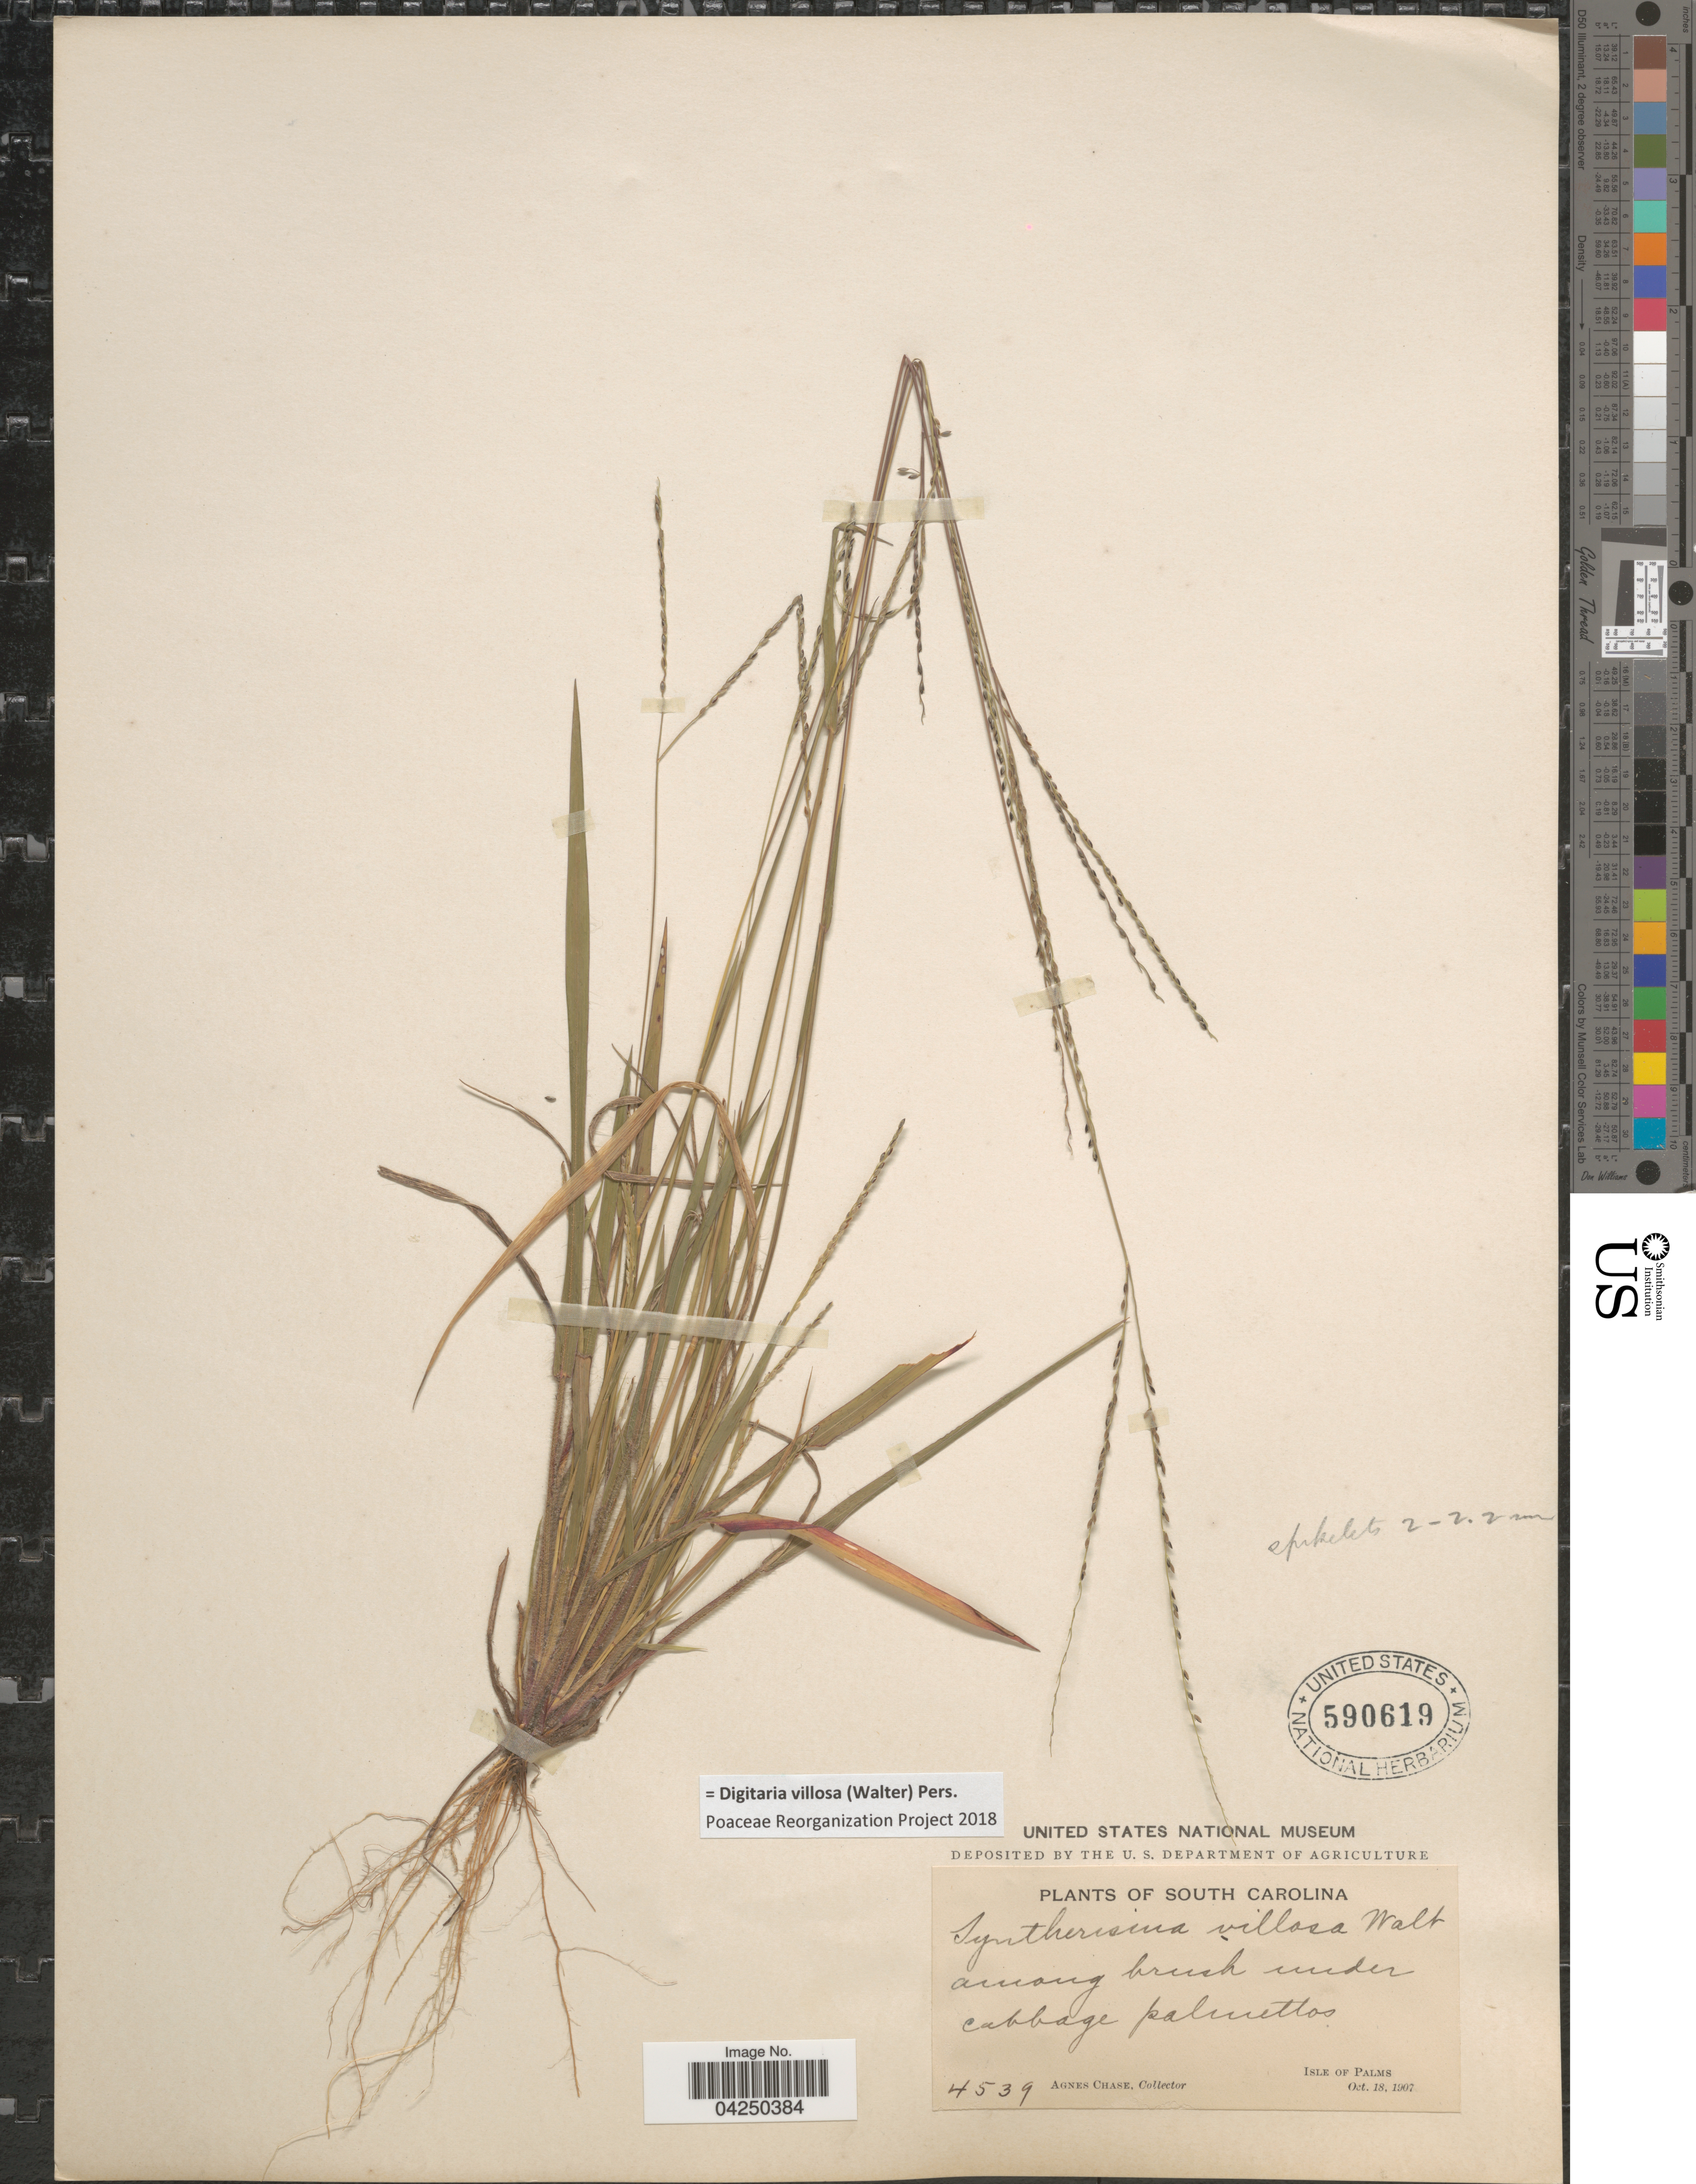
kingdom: Plantae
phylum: Tracheophyta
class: Liliopsida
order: Poales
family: Poaceae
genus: Digitaria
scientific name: Digitaria villosa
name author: (Walter) Pers.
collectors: A. Chase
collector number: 4539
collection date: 1907-10-18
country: United States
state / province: South Carolina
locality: Among brush under cabbage palmettos. Isle of Palms.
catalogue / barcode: US 590619